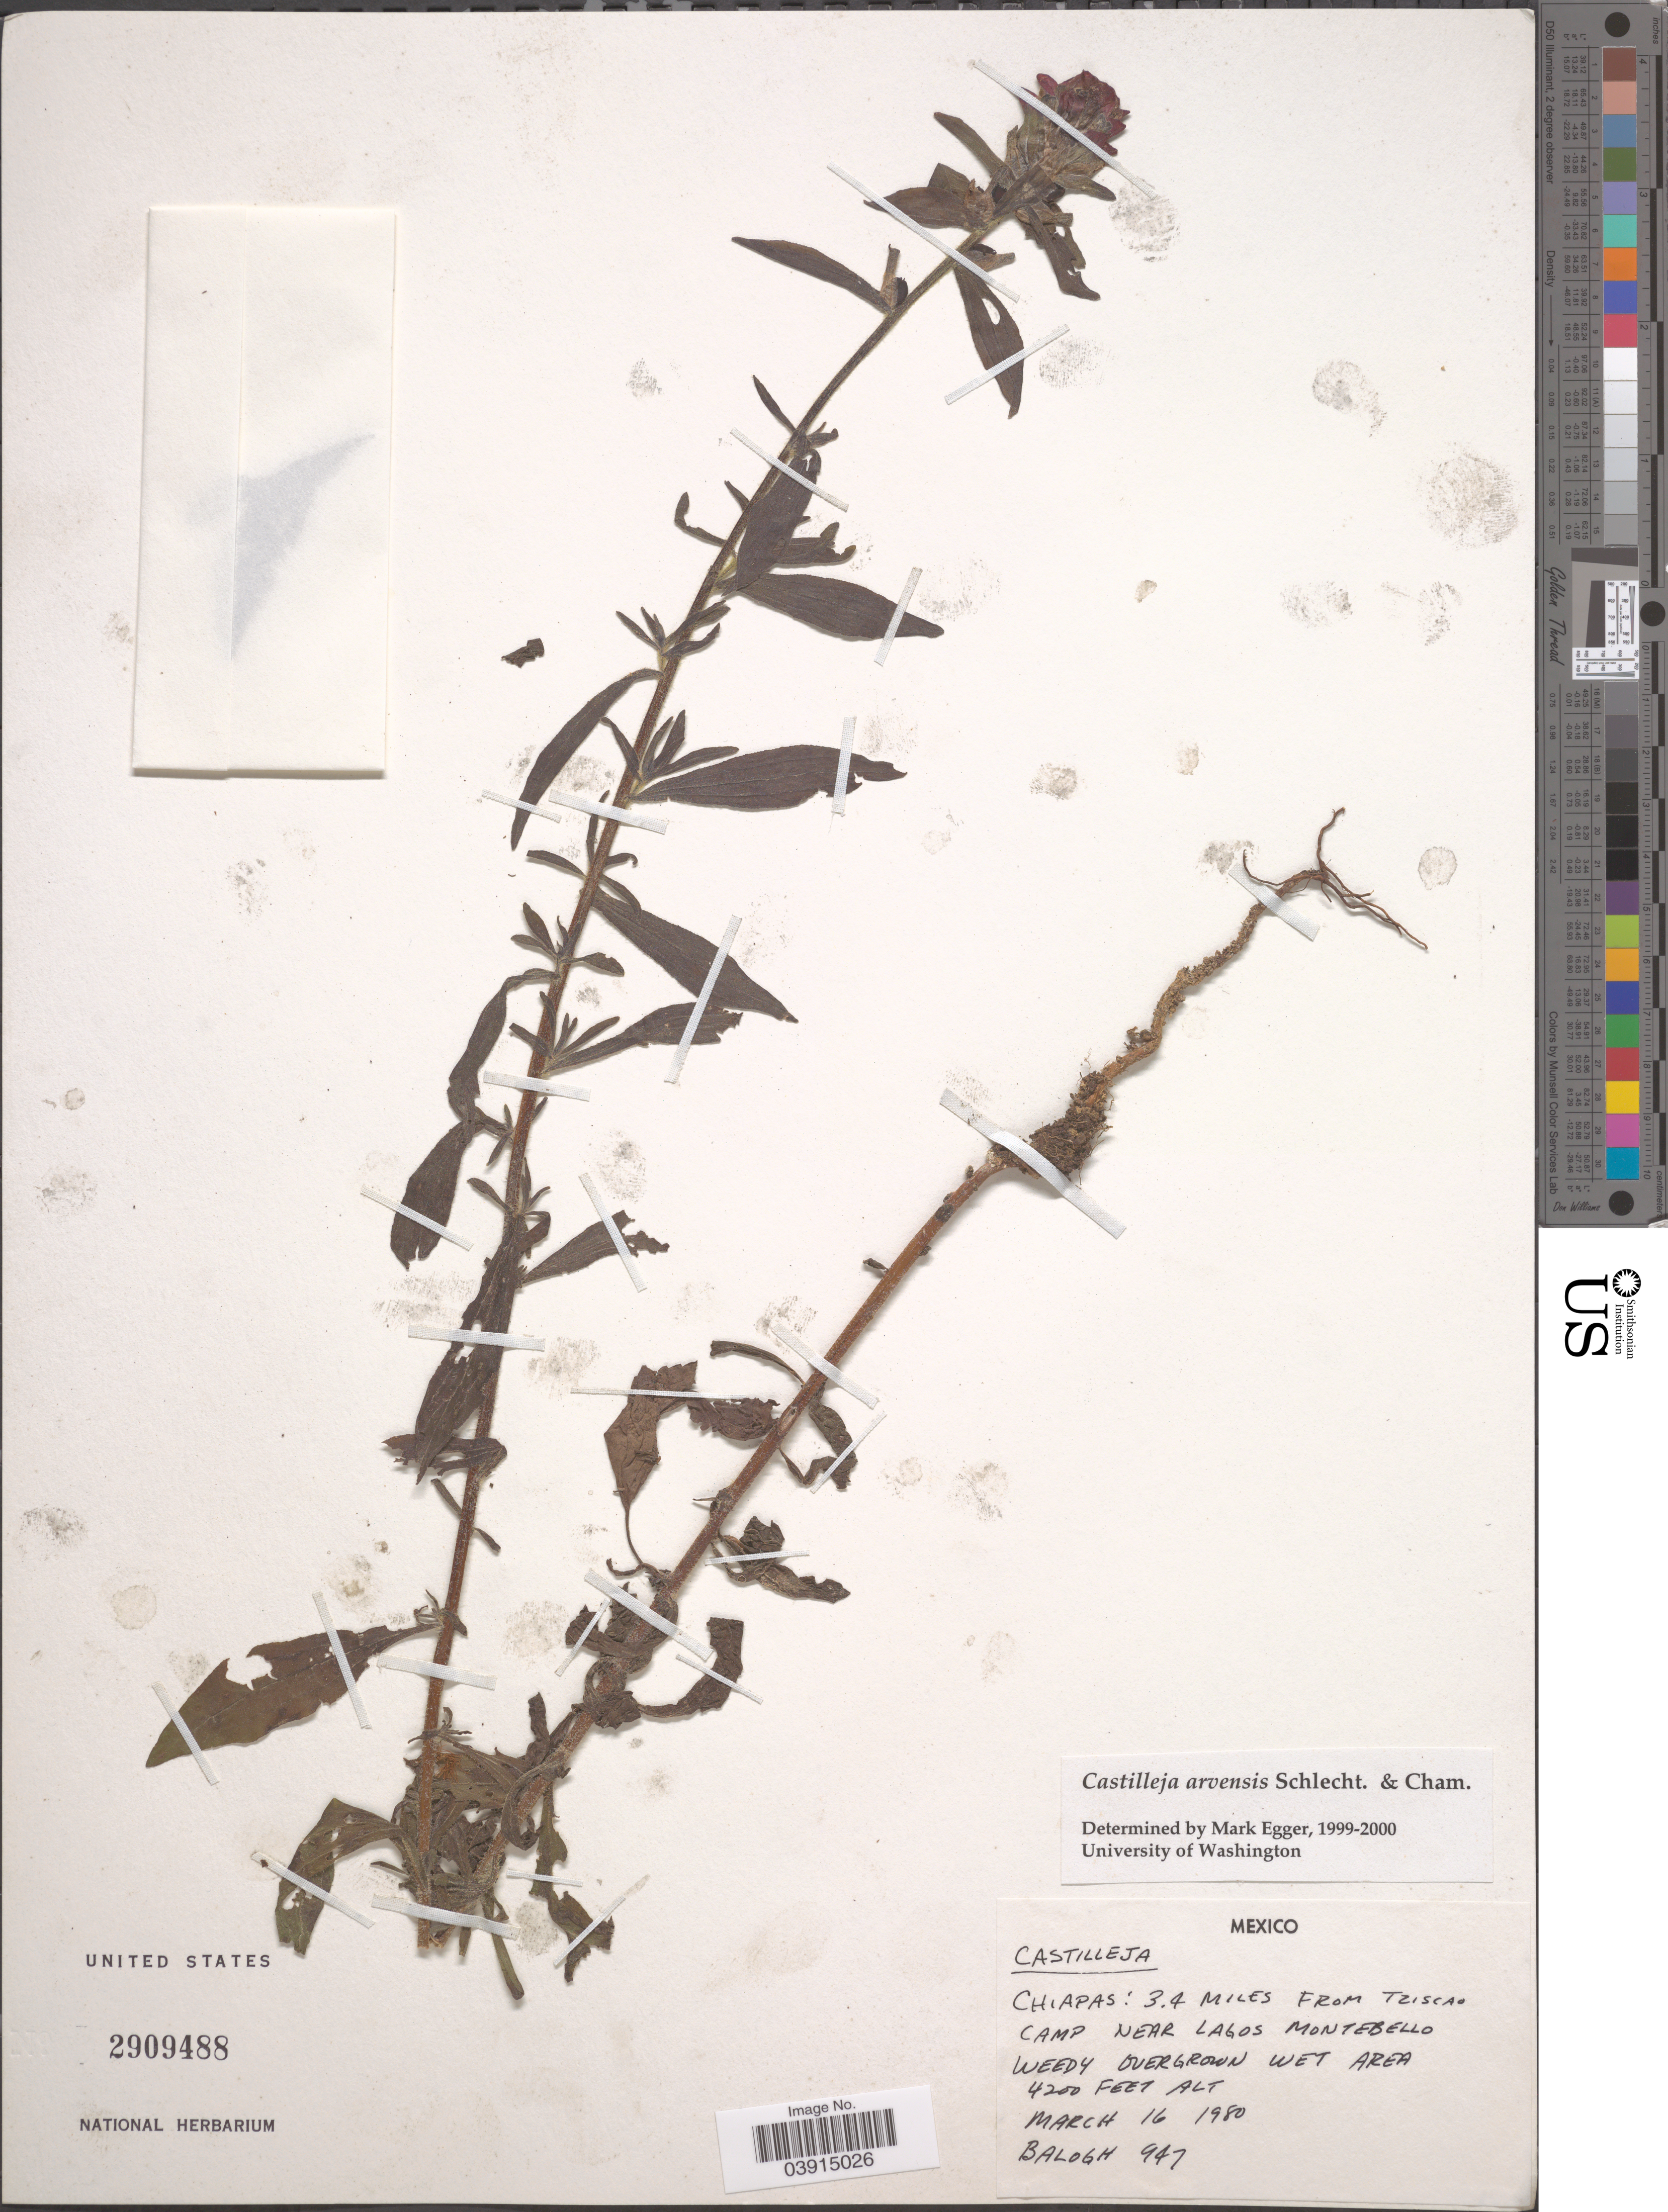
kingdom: Plantae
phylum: Tracheophyta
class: Magnoliopsida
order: Lamiales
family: Orobanchaceae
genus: Castilleja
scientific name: Castilleja arvensis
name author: Schltdl. & Cham.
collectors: -. Balogh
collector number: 947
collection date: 1980-03-16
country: Mexico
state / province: Chiapas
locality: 3.4 miles from Tziscao Camp near Lagos Montebello.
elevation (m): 1280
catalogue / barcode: US 2909488